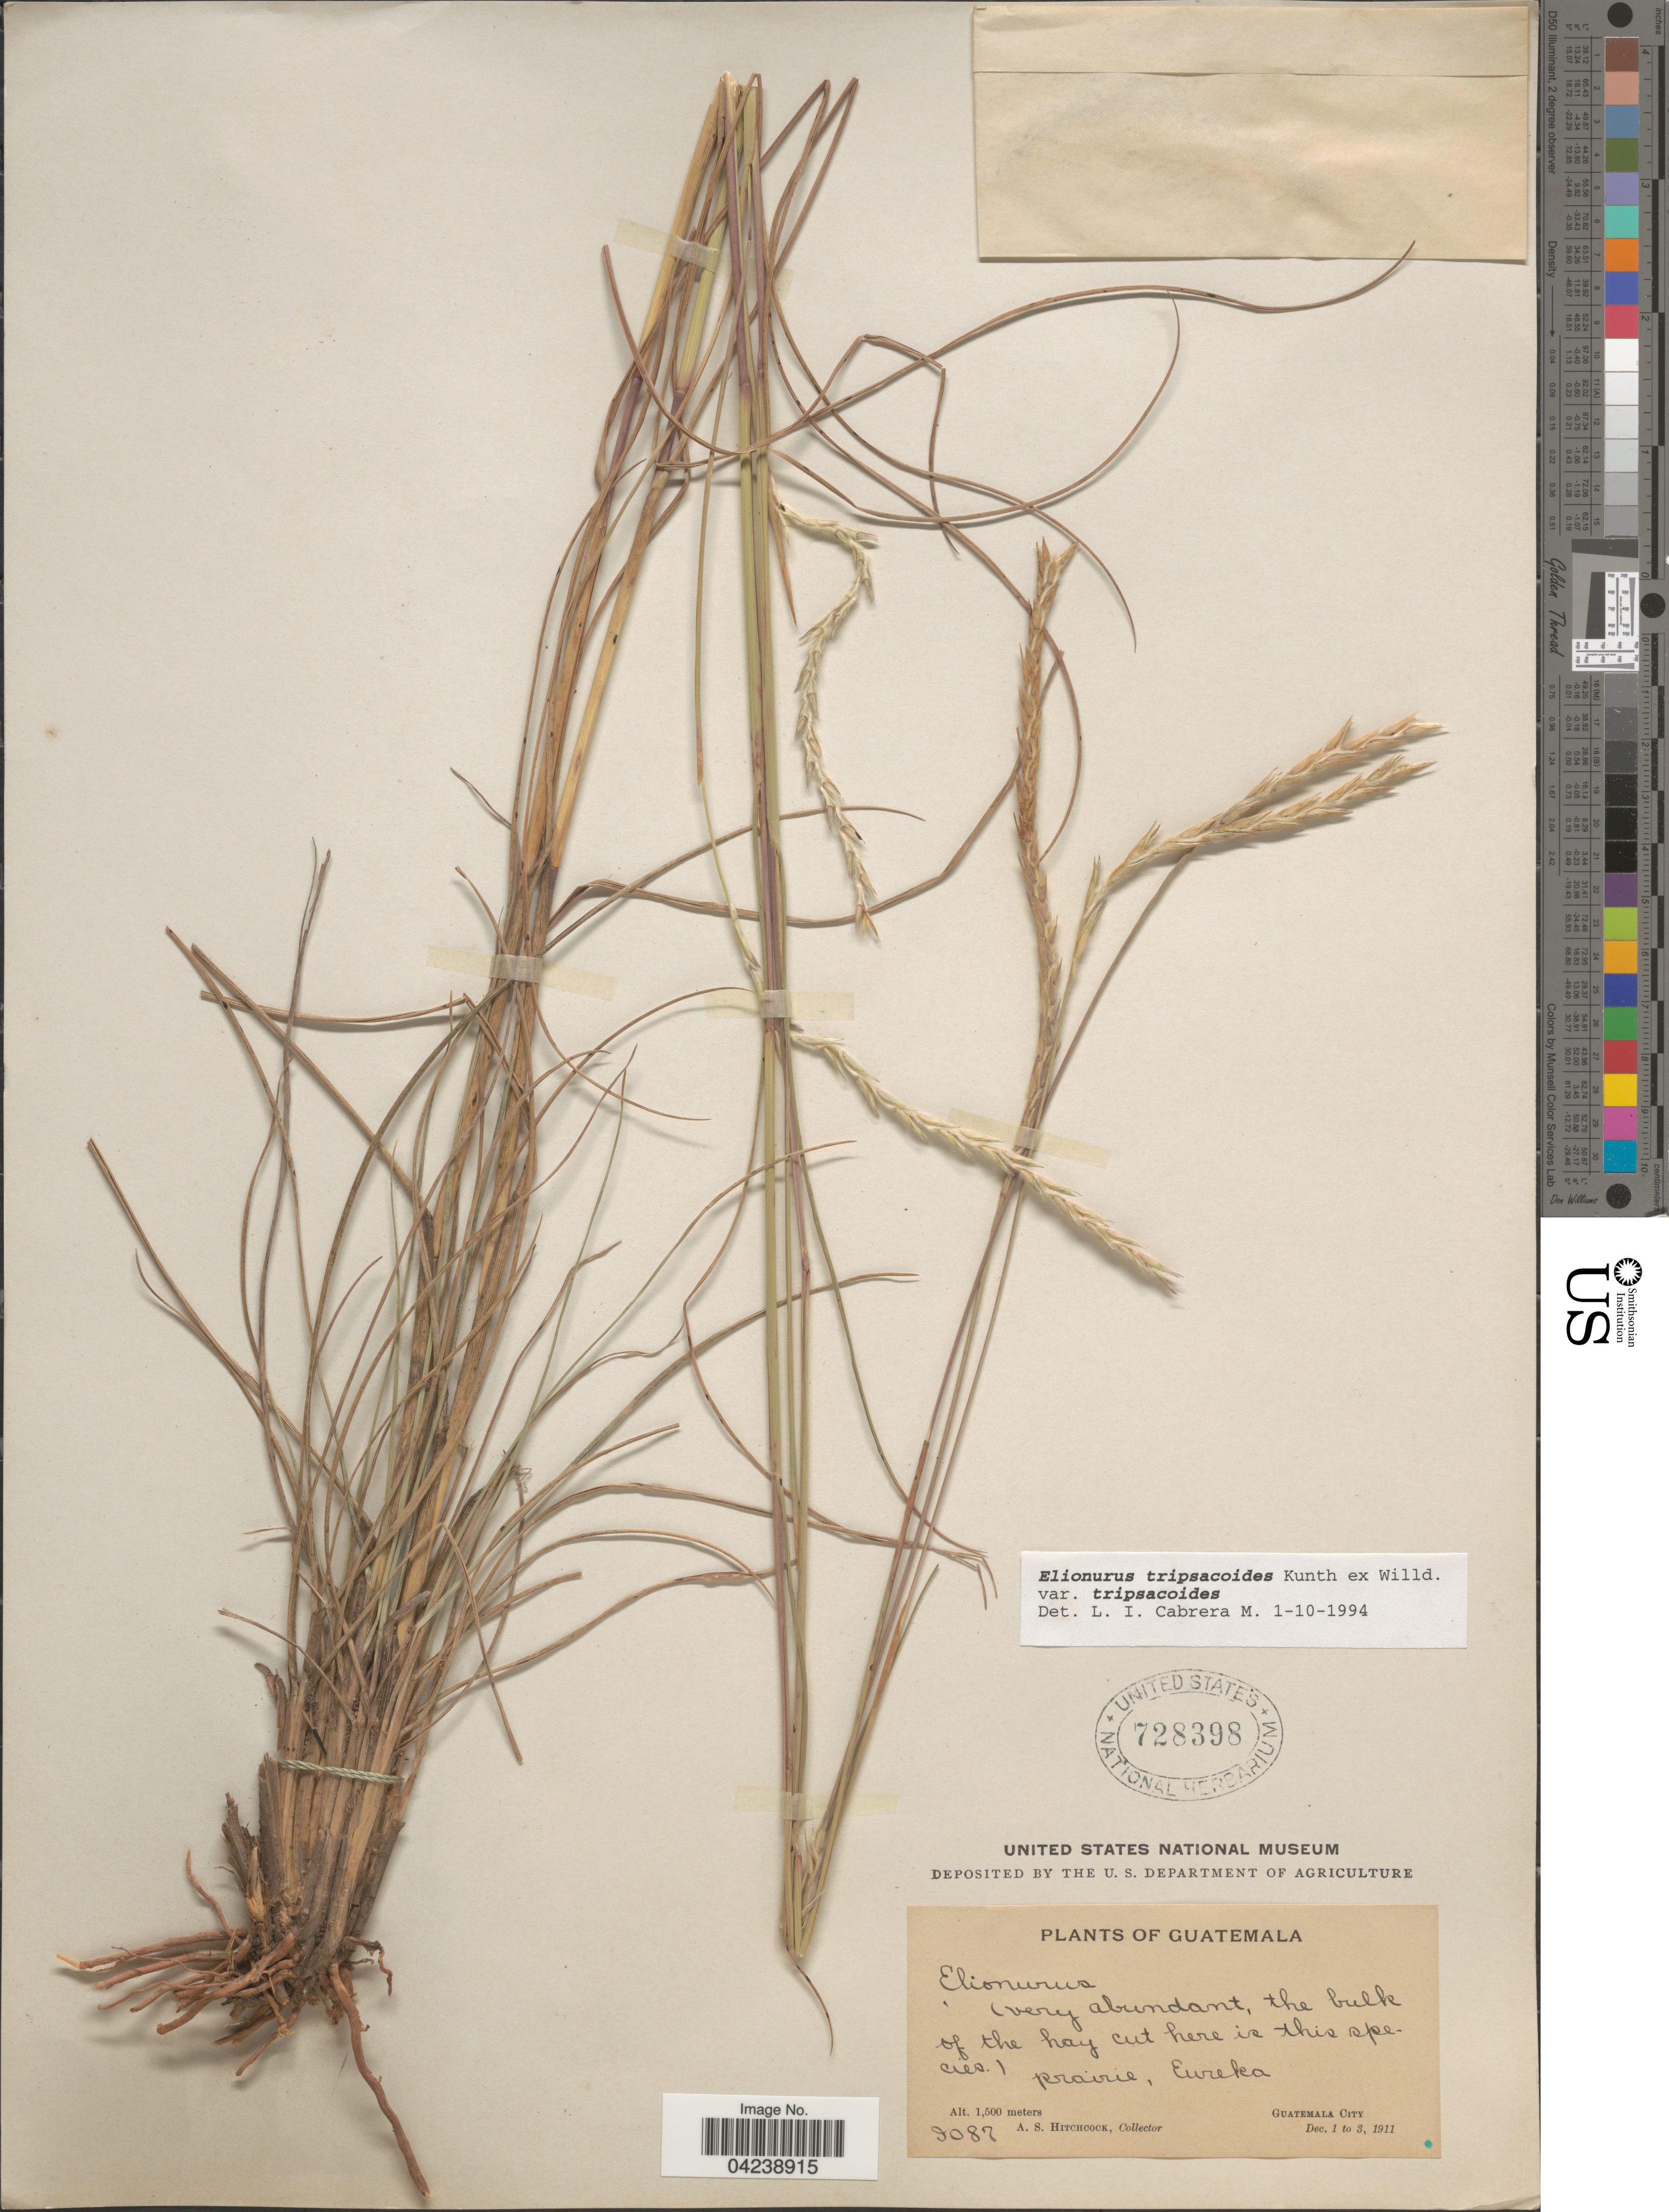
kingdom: Plantae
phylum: Tracheophyta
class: Liliopsida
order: Poales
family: Poaceae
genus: Elionurus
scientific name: Elionurus tripsacoides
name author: Humb. & Bonpl. ex Willd.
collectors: A. S. Hitchcock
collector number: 9087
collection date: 1911-12-01/1911-12-03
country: Guatemala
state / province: Guatemala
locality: Prairie, Eureka. Guatemala City.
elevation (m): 1500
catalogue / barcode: US 728398